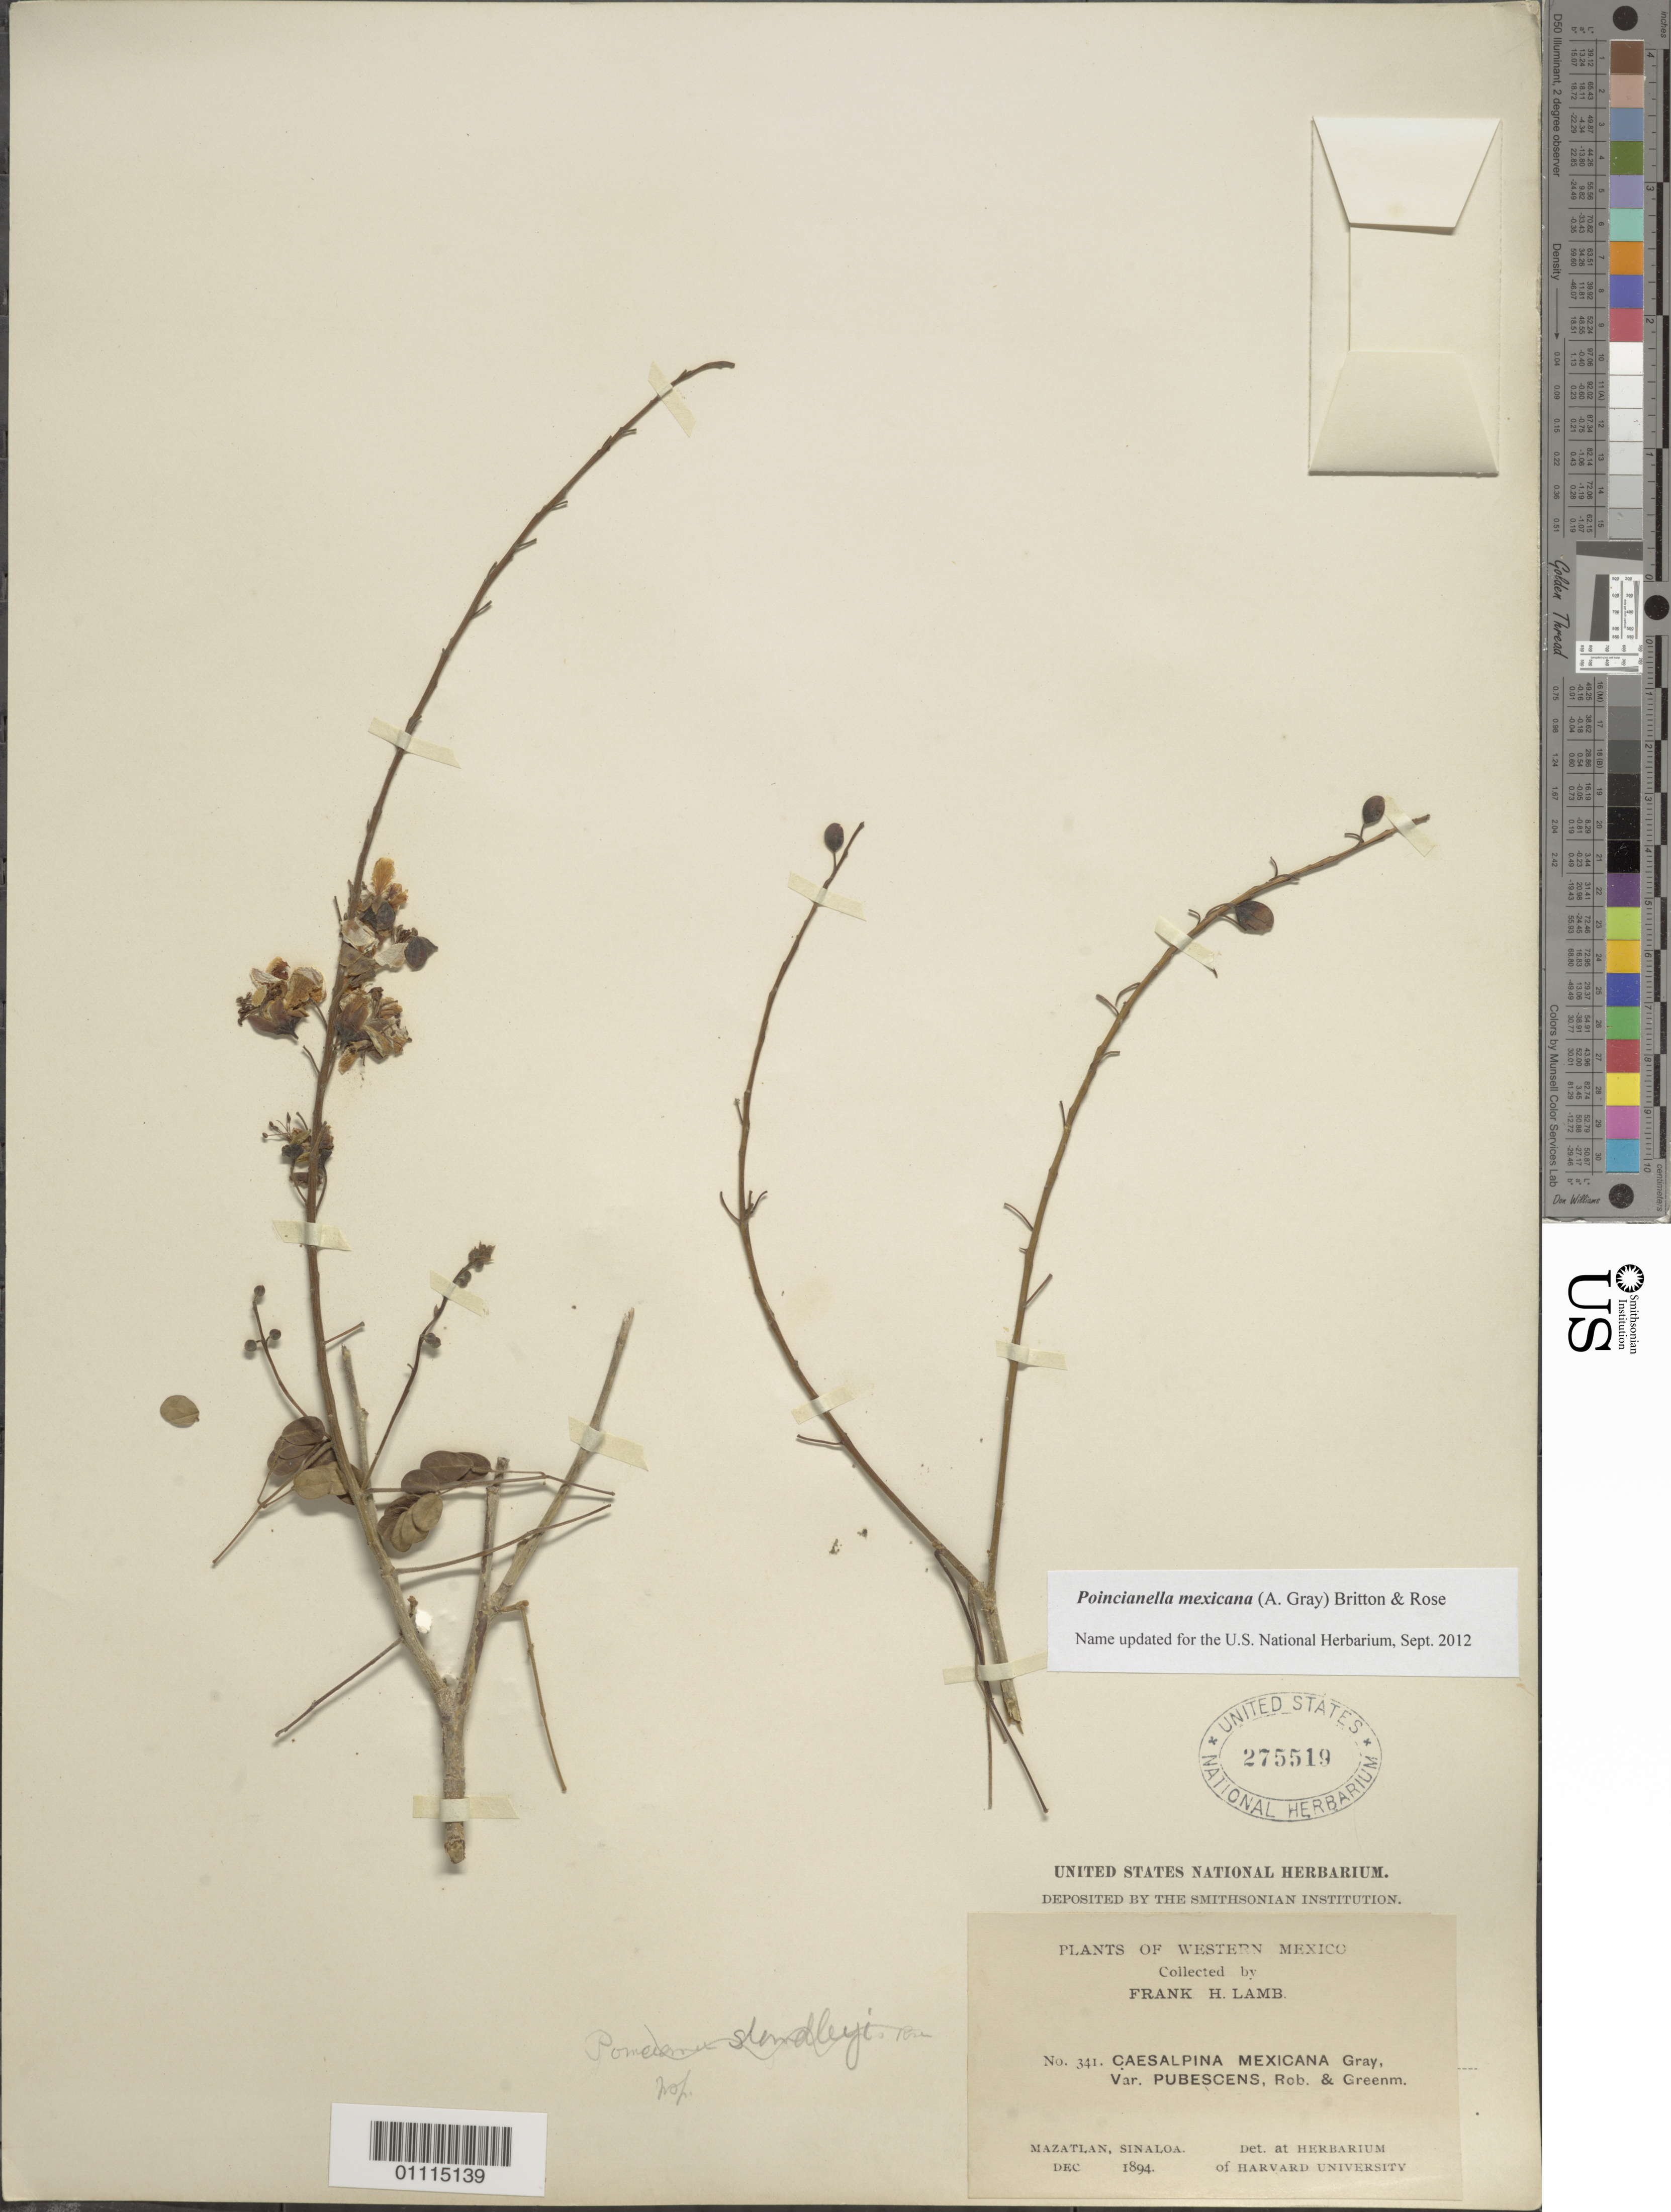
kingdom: Plantae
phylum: Tracheophyta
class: Magnoliopsida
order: Fabales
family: Fabaceae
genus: Erythrostemon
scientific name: Erythrostemon mexicanus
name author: (Rose) Gagnon & G.P. Lewis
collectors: F. H. Lamb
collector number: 341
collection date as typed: Dec 1894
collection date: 1894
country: Mexico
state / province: Sinaloa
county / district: Mazatlán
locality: Mazatlán.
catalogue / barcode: US 275519